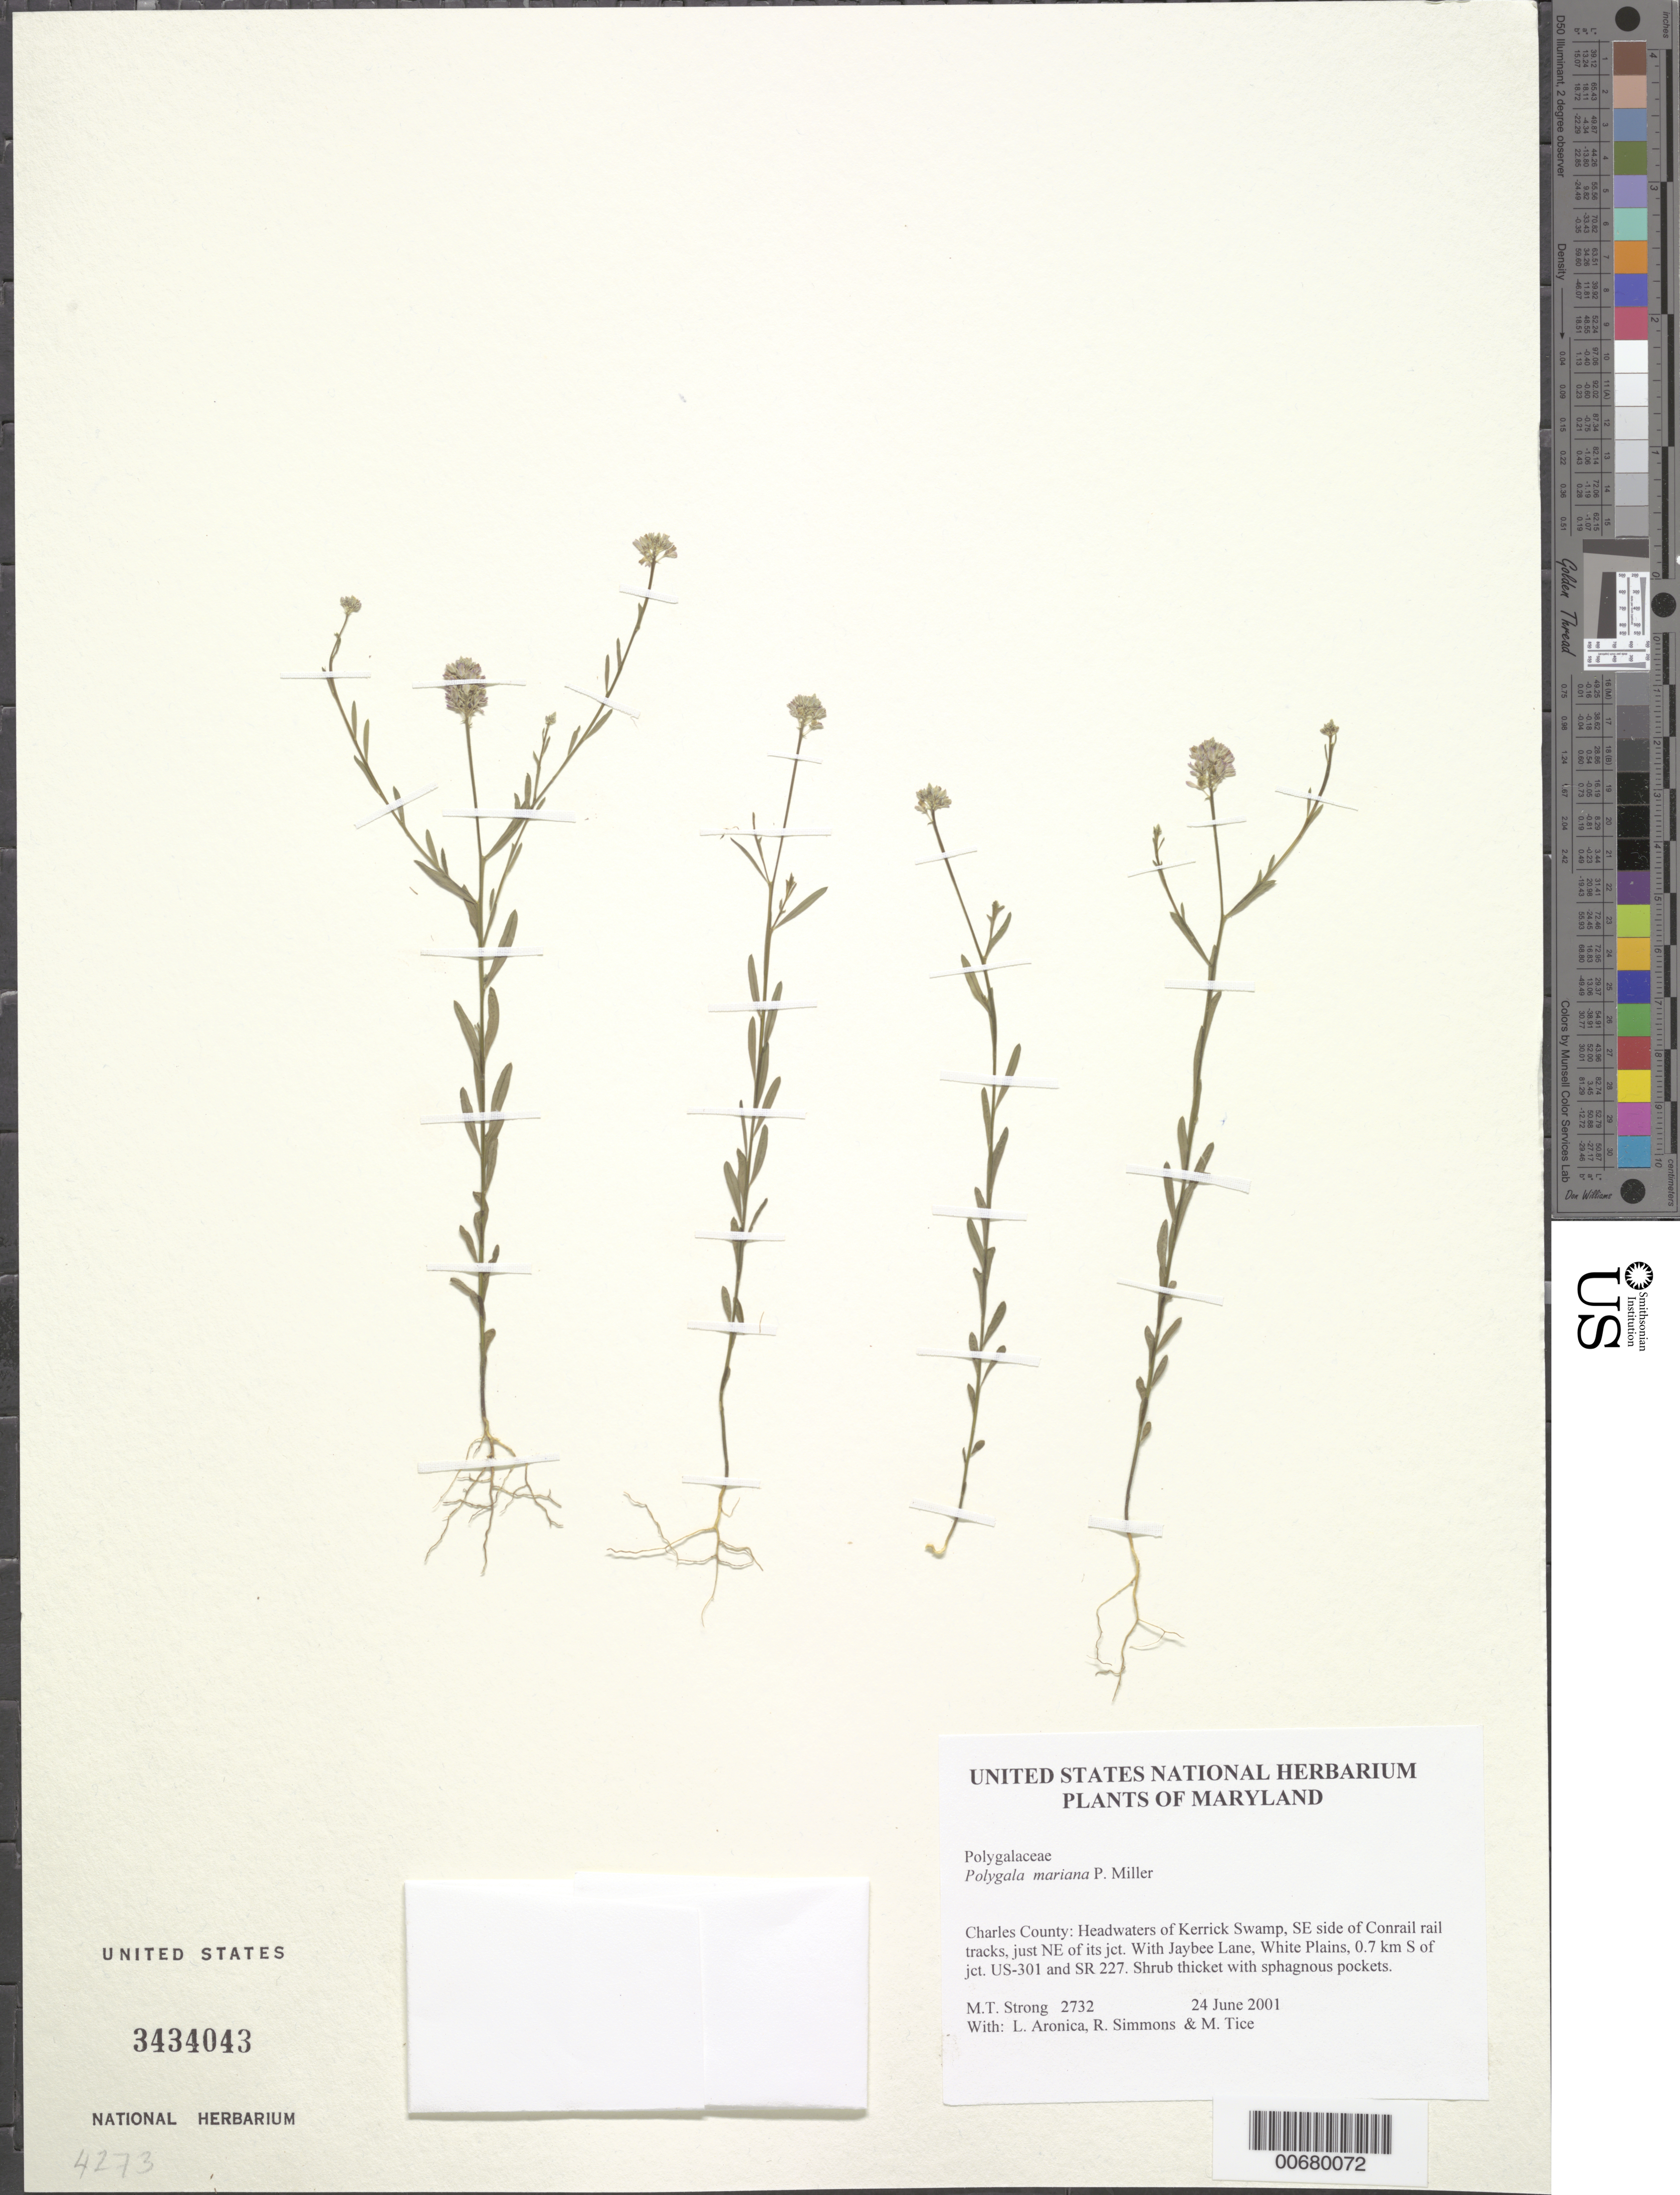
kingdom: Plantae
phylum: Tracheophyta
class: Magnoliopsida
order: Fabales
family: Polygalaceae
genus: Polygala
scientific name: Polygala mariana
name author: Mill.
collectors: M. T. Strong, L. Aronica, R. Simmons & M. Tice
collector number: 2732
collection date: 2001-06-24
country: United States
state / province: Maryland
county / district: Charles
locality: Charles County: Headwaters of Kerrick Swamp, SE side of Conrail rail tracks, just NE of its jct. With Jaybee Lane, White Plains, 0.7 km S of jct. US-301 and SR 227.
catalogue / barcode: US 3434043